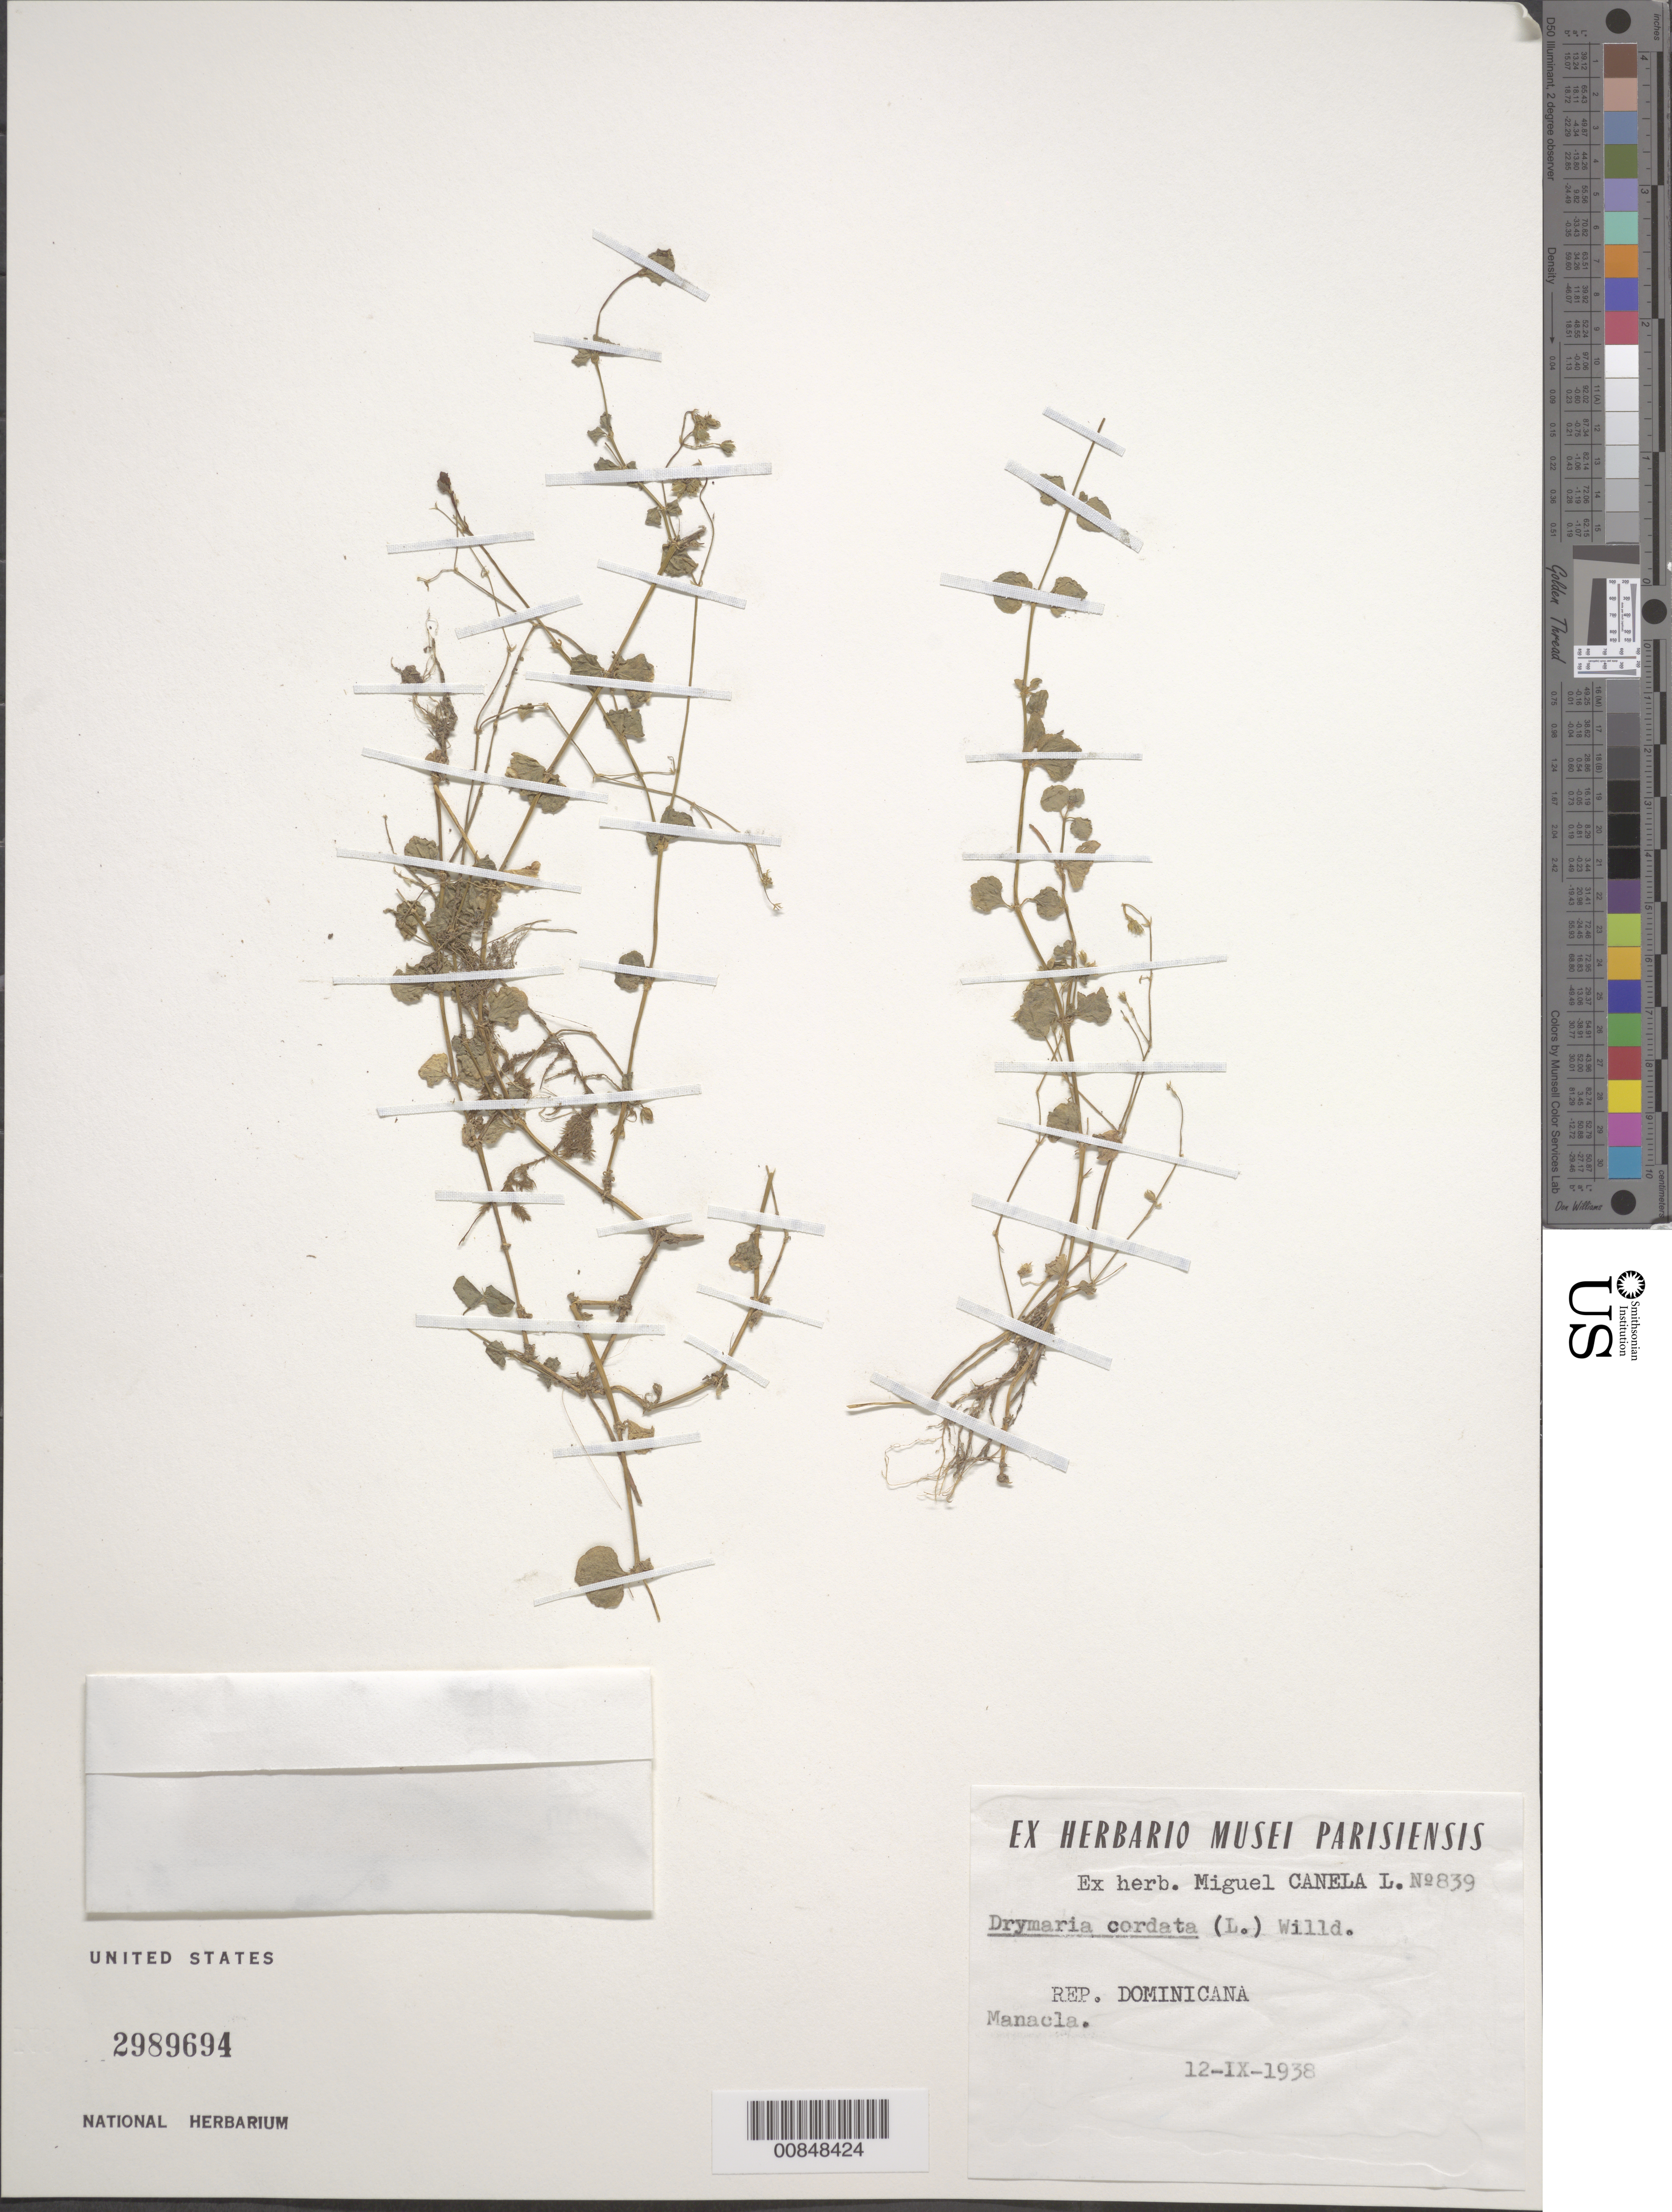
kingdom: Plantae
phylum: Tracheophyta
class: Magnoliopsida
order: Caryophyllales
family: Caryophyllaceae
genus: Drymaria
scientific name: Drymaria cordata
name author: (L.) Willd. ex Schult.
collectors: M. Canela Lazaro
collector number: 839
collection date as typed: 12 Sep 1938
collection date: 1938-09-12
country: Dominican Republic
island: Hispaniola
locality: Manacla.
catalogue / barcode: US 2989694